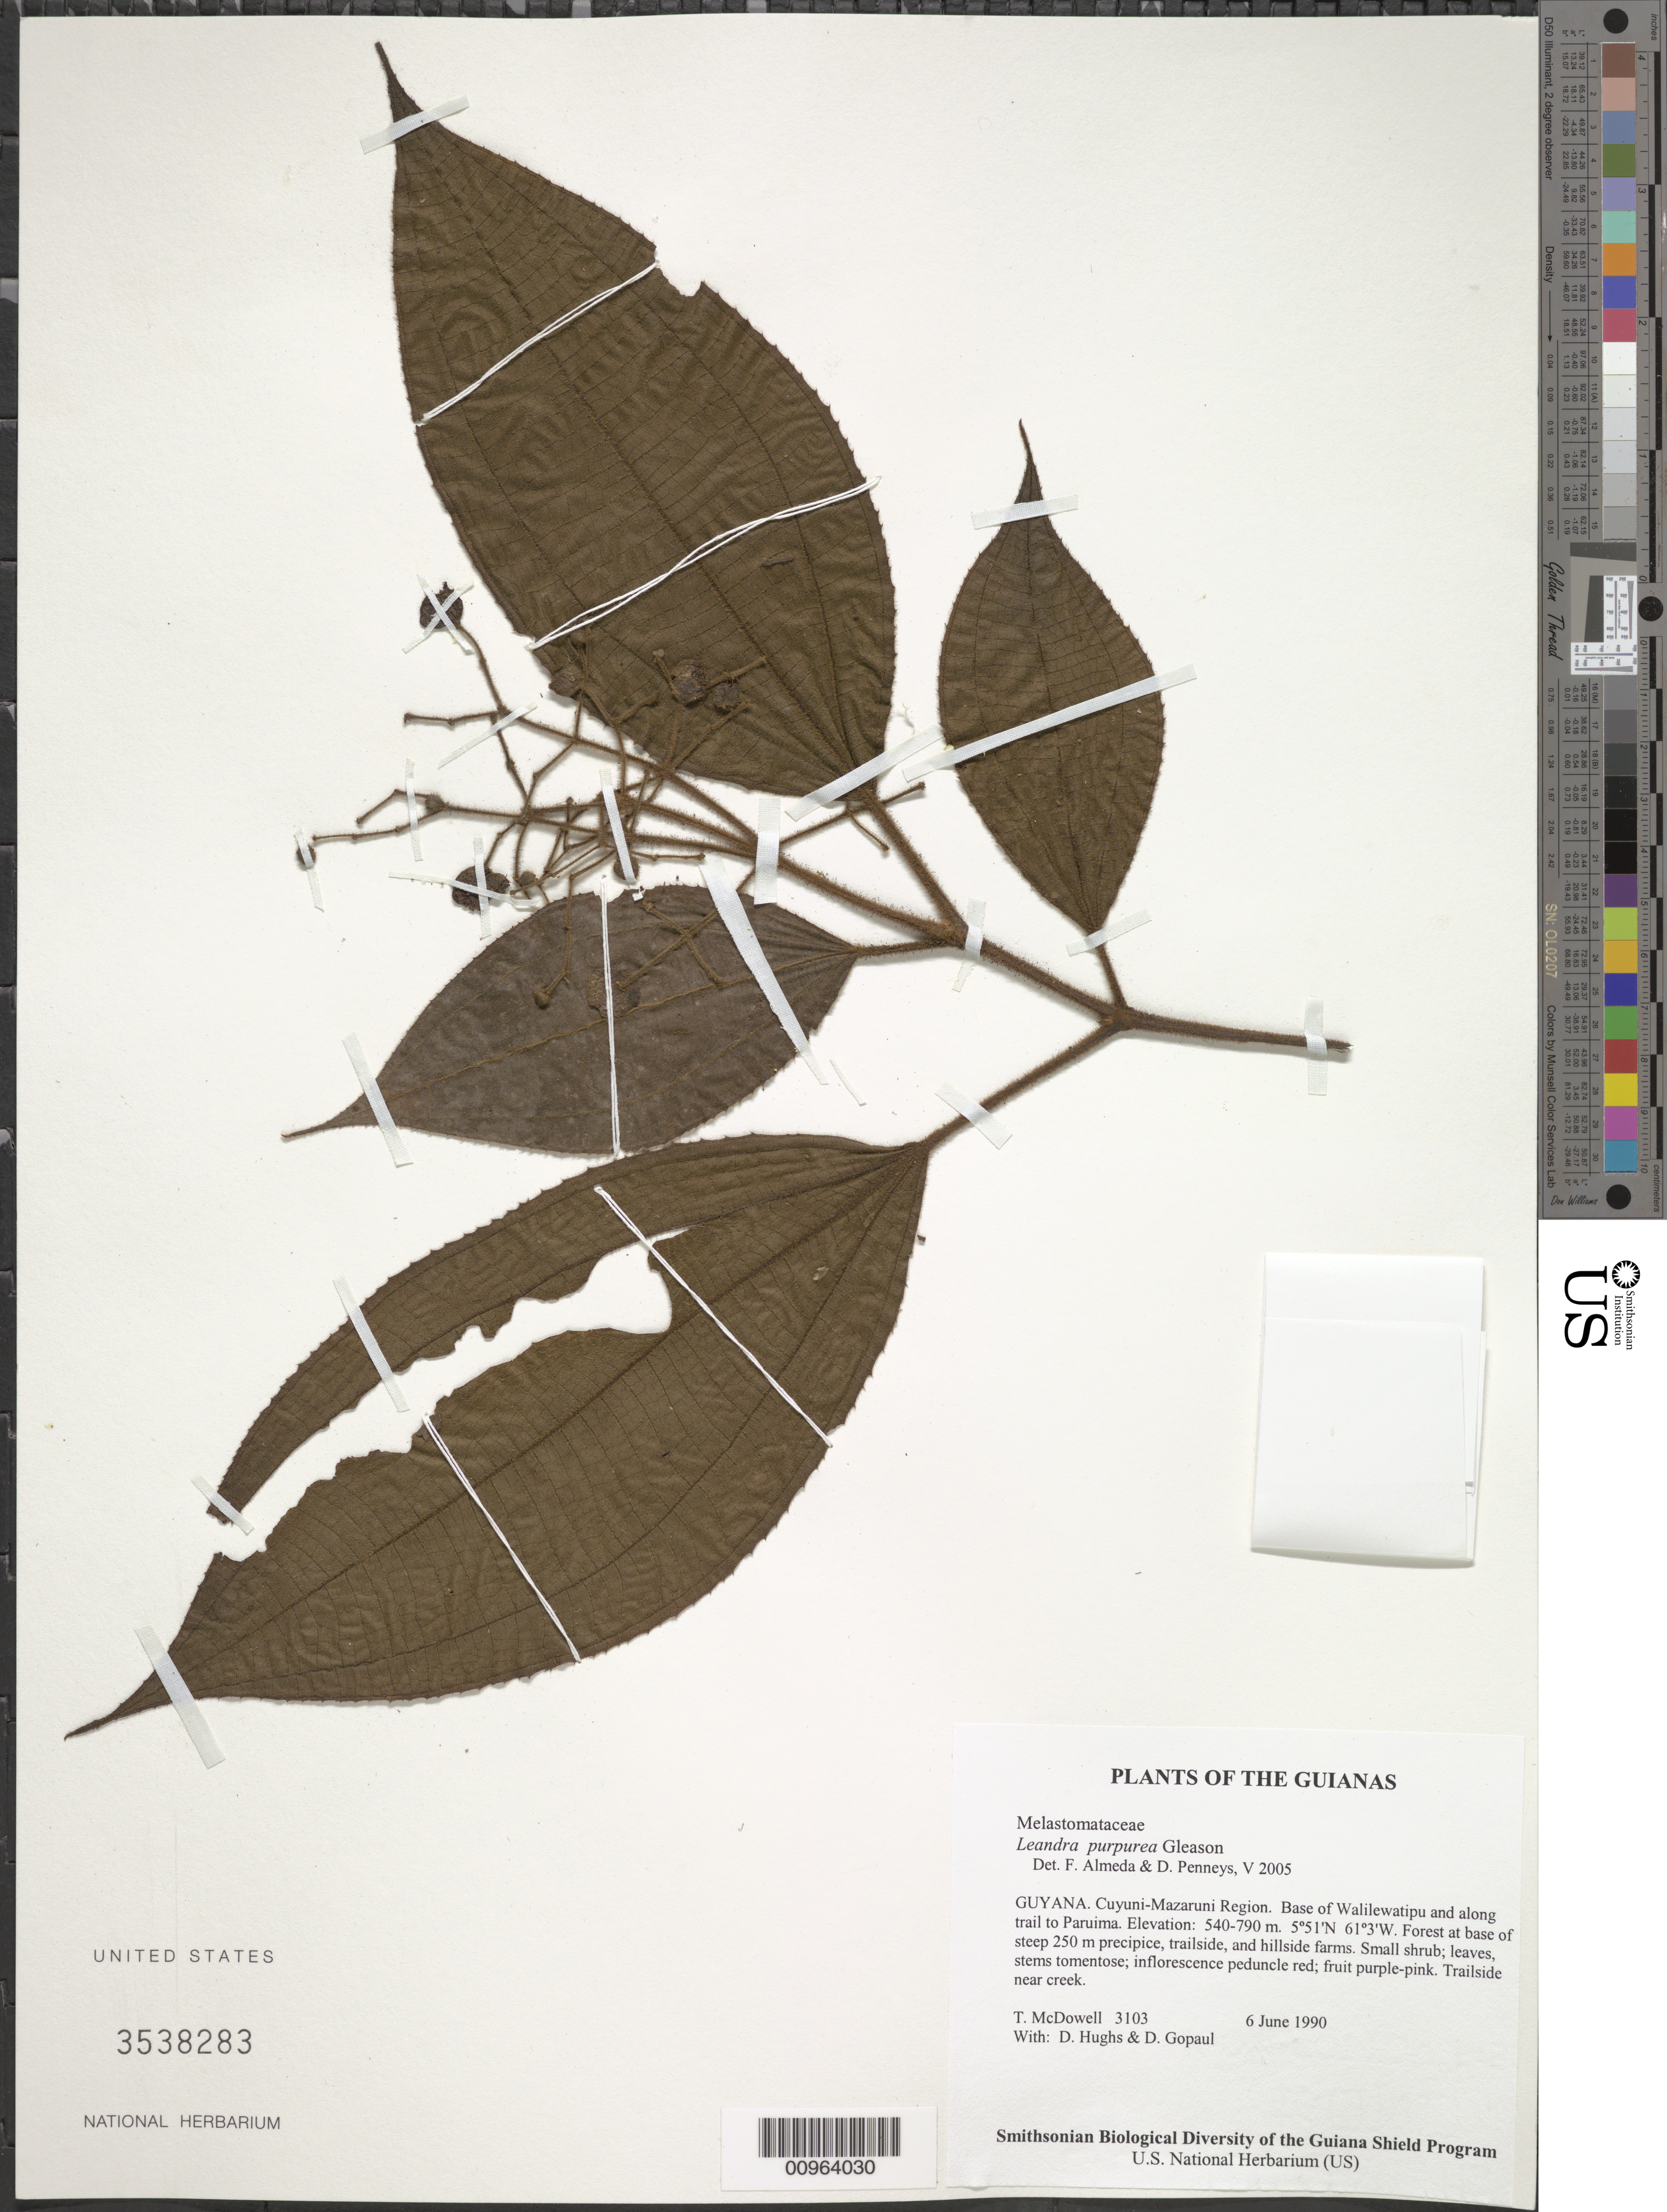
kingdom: Plantae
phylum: Tracheophyta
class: Magnoliopsida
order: Myrtales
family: Melastomataceae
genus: Leandra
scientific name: Leandra purpurea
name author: Gleason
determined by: Almeda, F.; Penneys, D. S.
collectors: T. McDowell, D. Hughs & D. Gopaul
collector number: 3103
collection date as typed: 6 June 1990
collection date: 1990-06-06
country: Guyana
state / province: Cuyuni-Mazaruni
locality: Base of Walilewatipu and along trail to Paruima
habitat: Forest at base of steep 250 m precipice, trailside, and hillside farms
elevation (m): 540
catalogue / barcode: US 3538283